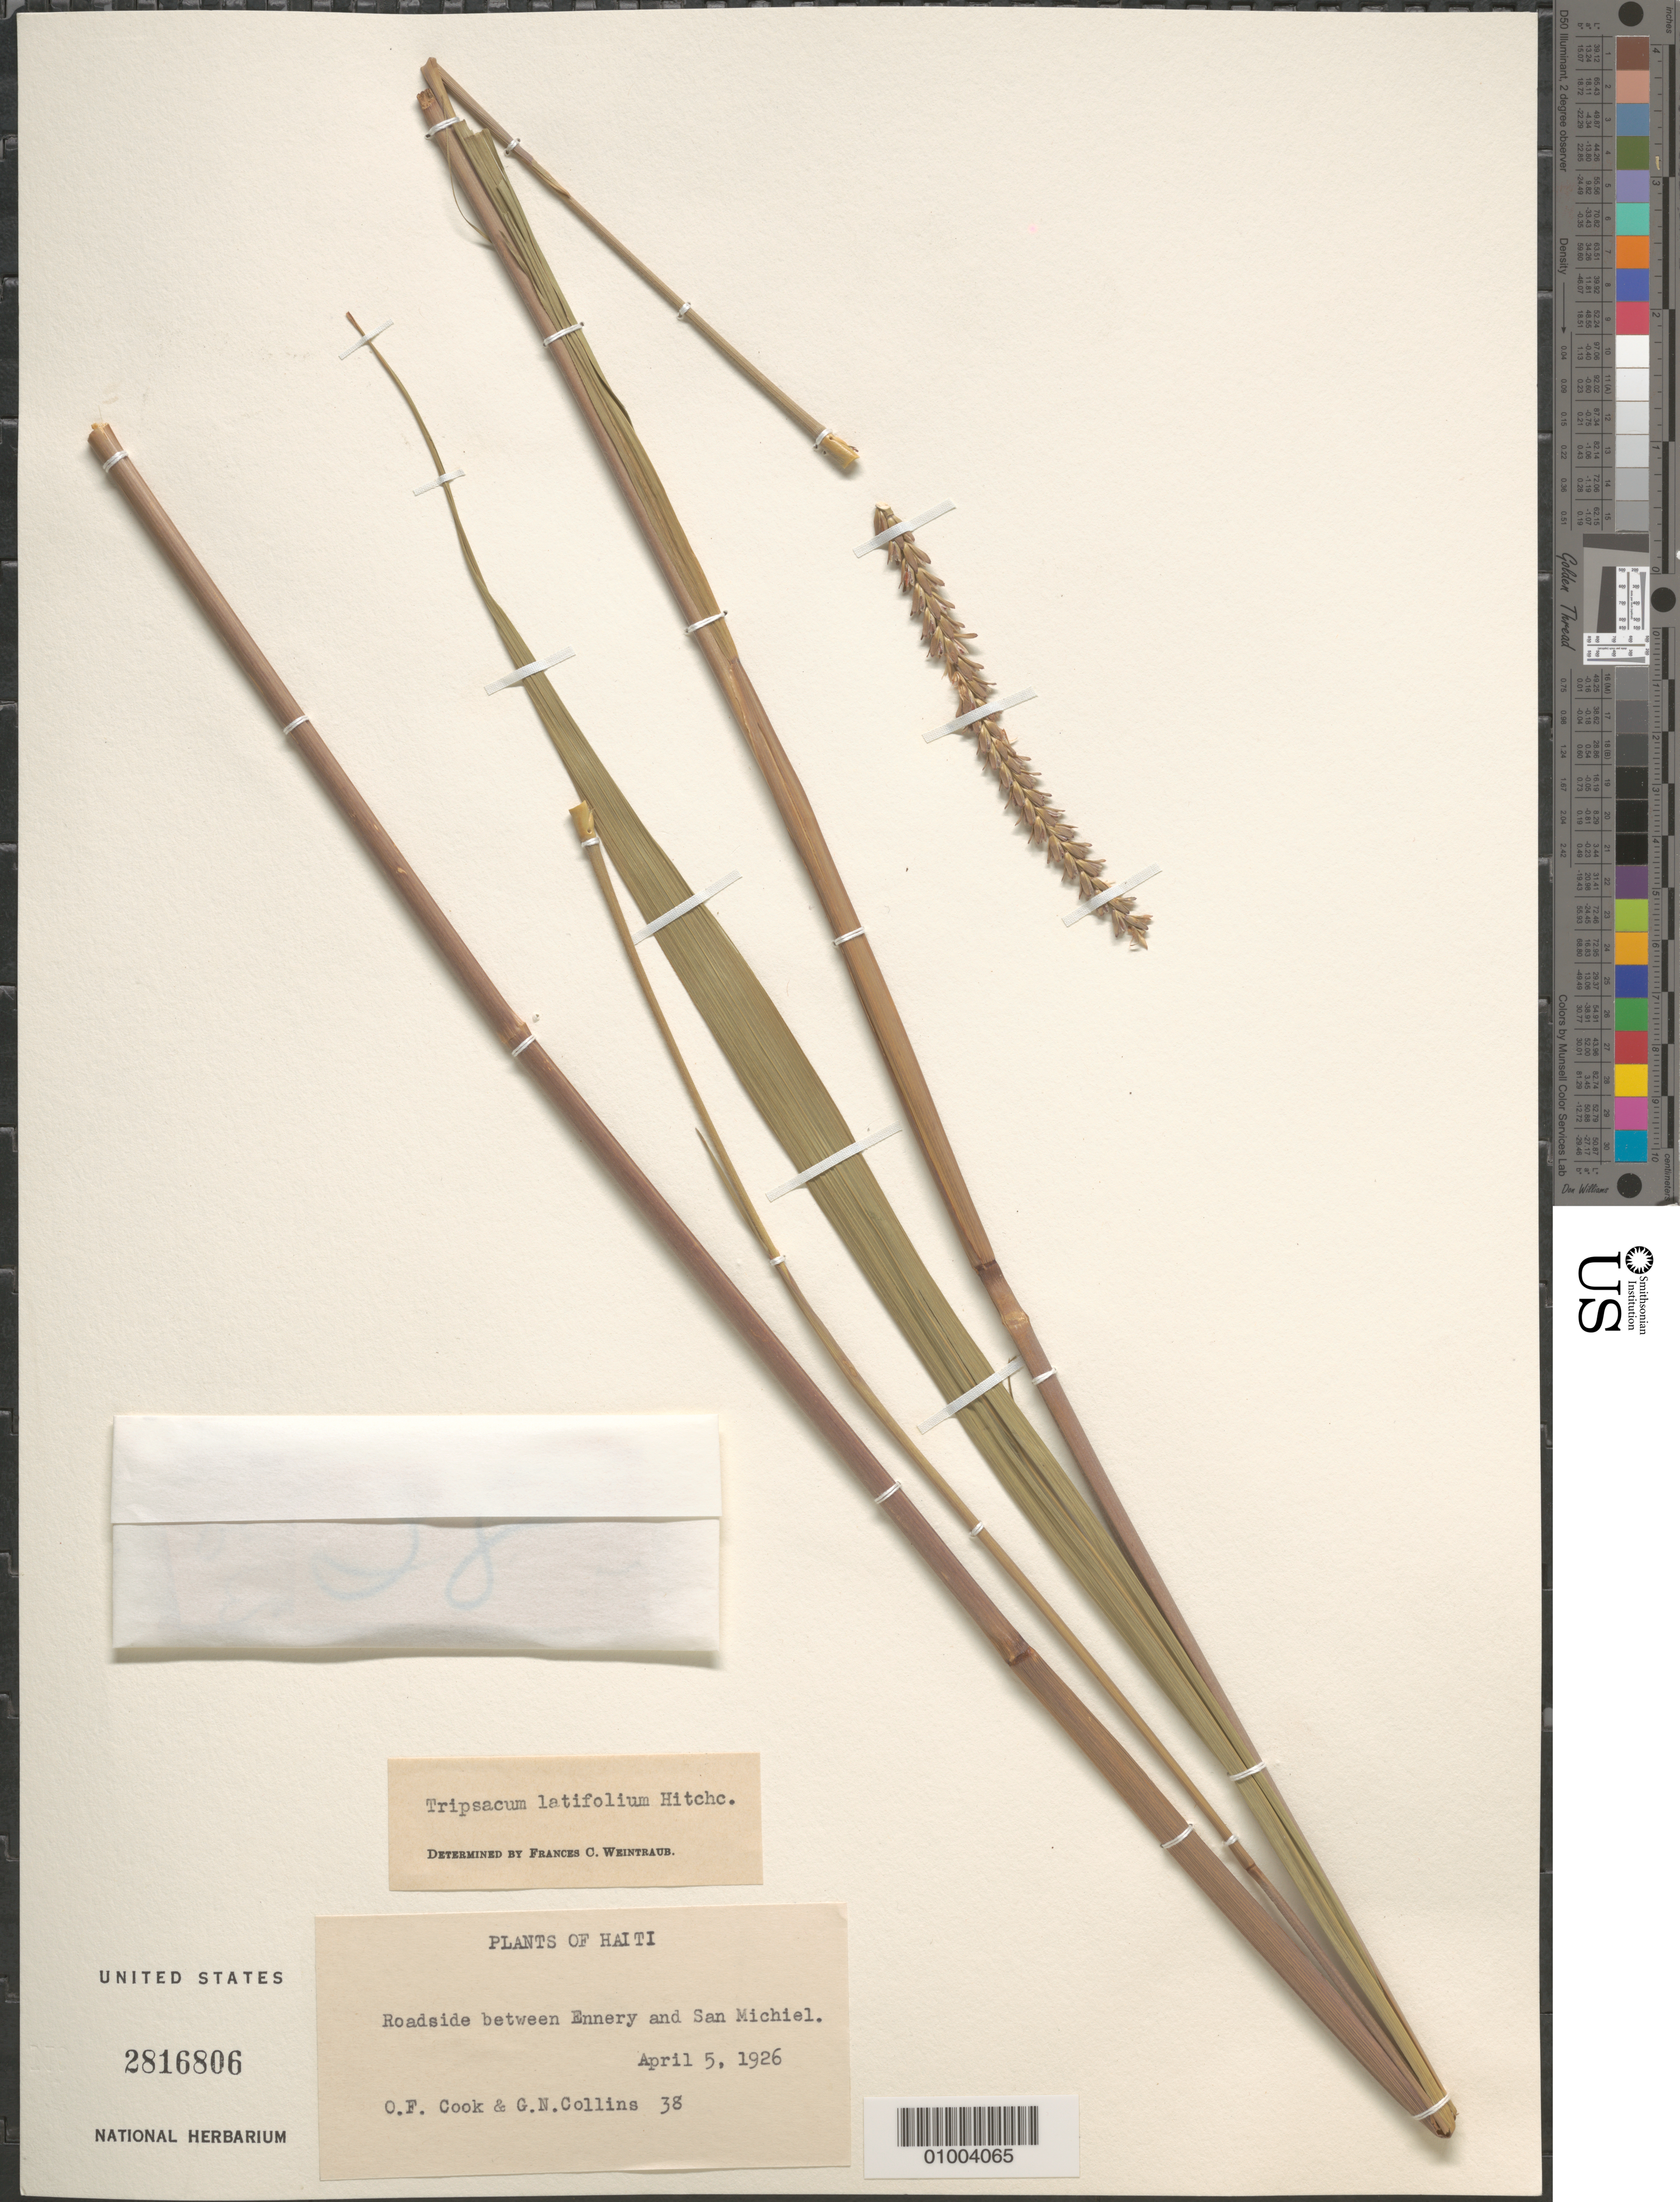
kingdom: Plantae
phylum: Tracheophyta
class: Liliopsida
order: Poales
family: Poaceae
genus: Tripsacum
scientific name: Tripsacum dactyloides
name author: (L.) L.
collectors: O. F. Cook & G. Collins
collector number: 38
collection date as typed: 05 Apr 1926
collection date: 1926-04-05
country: Haiti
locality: Roadside between Ennery and San Michiel.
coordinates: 0 N, 0 E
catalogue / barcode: US 2816806